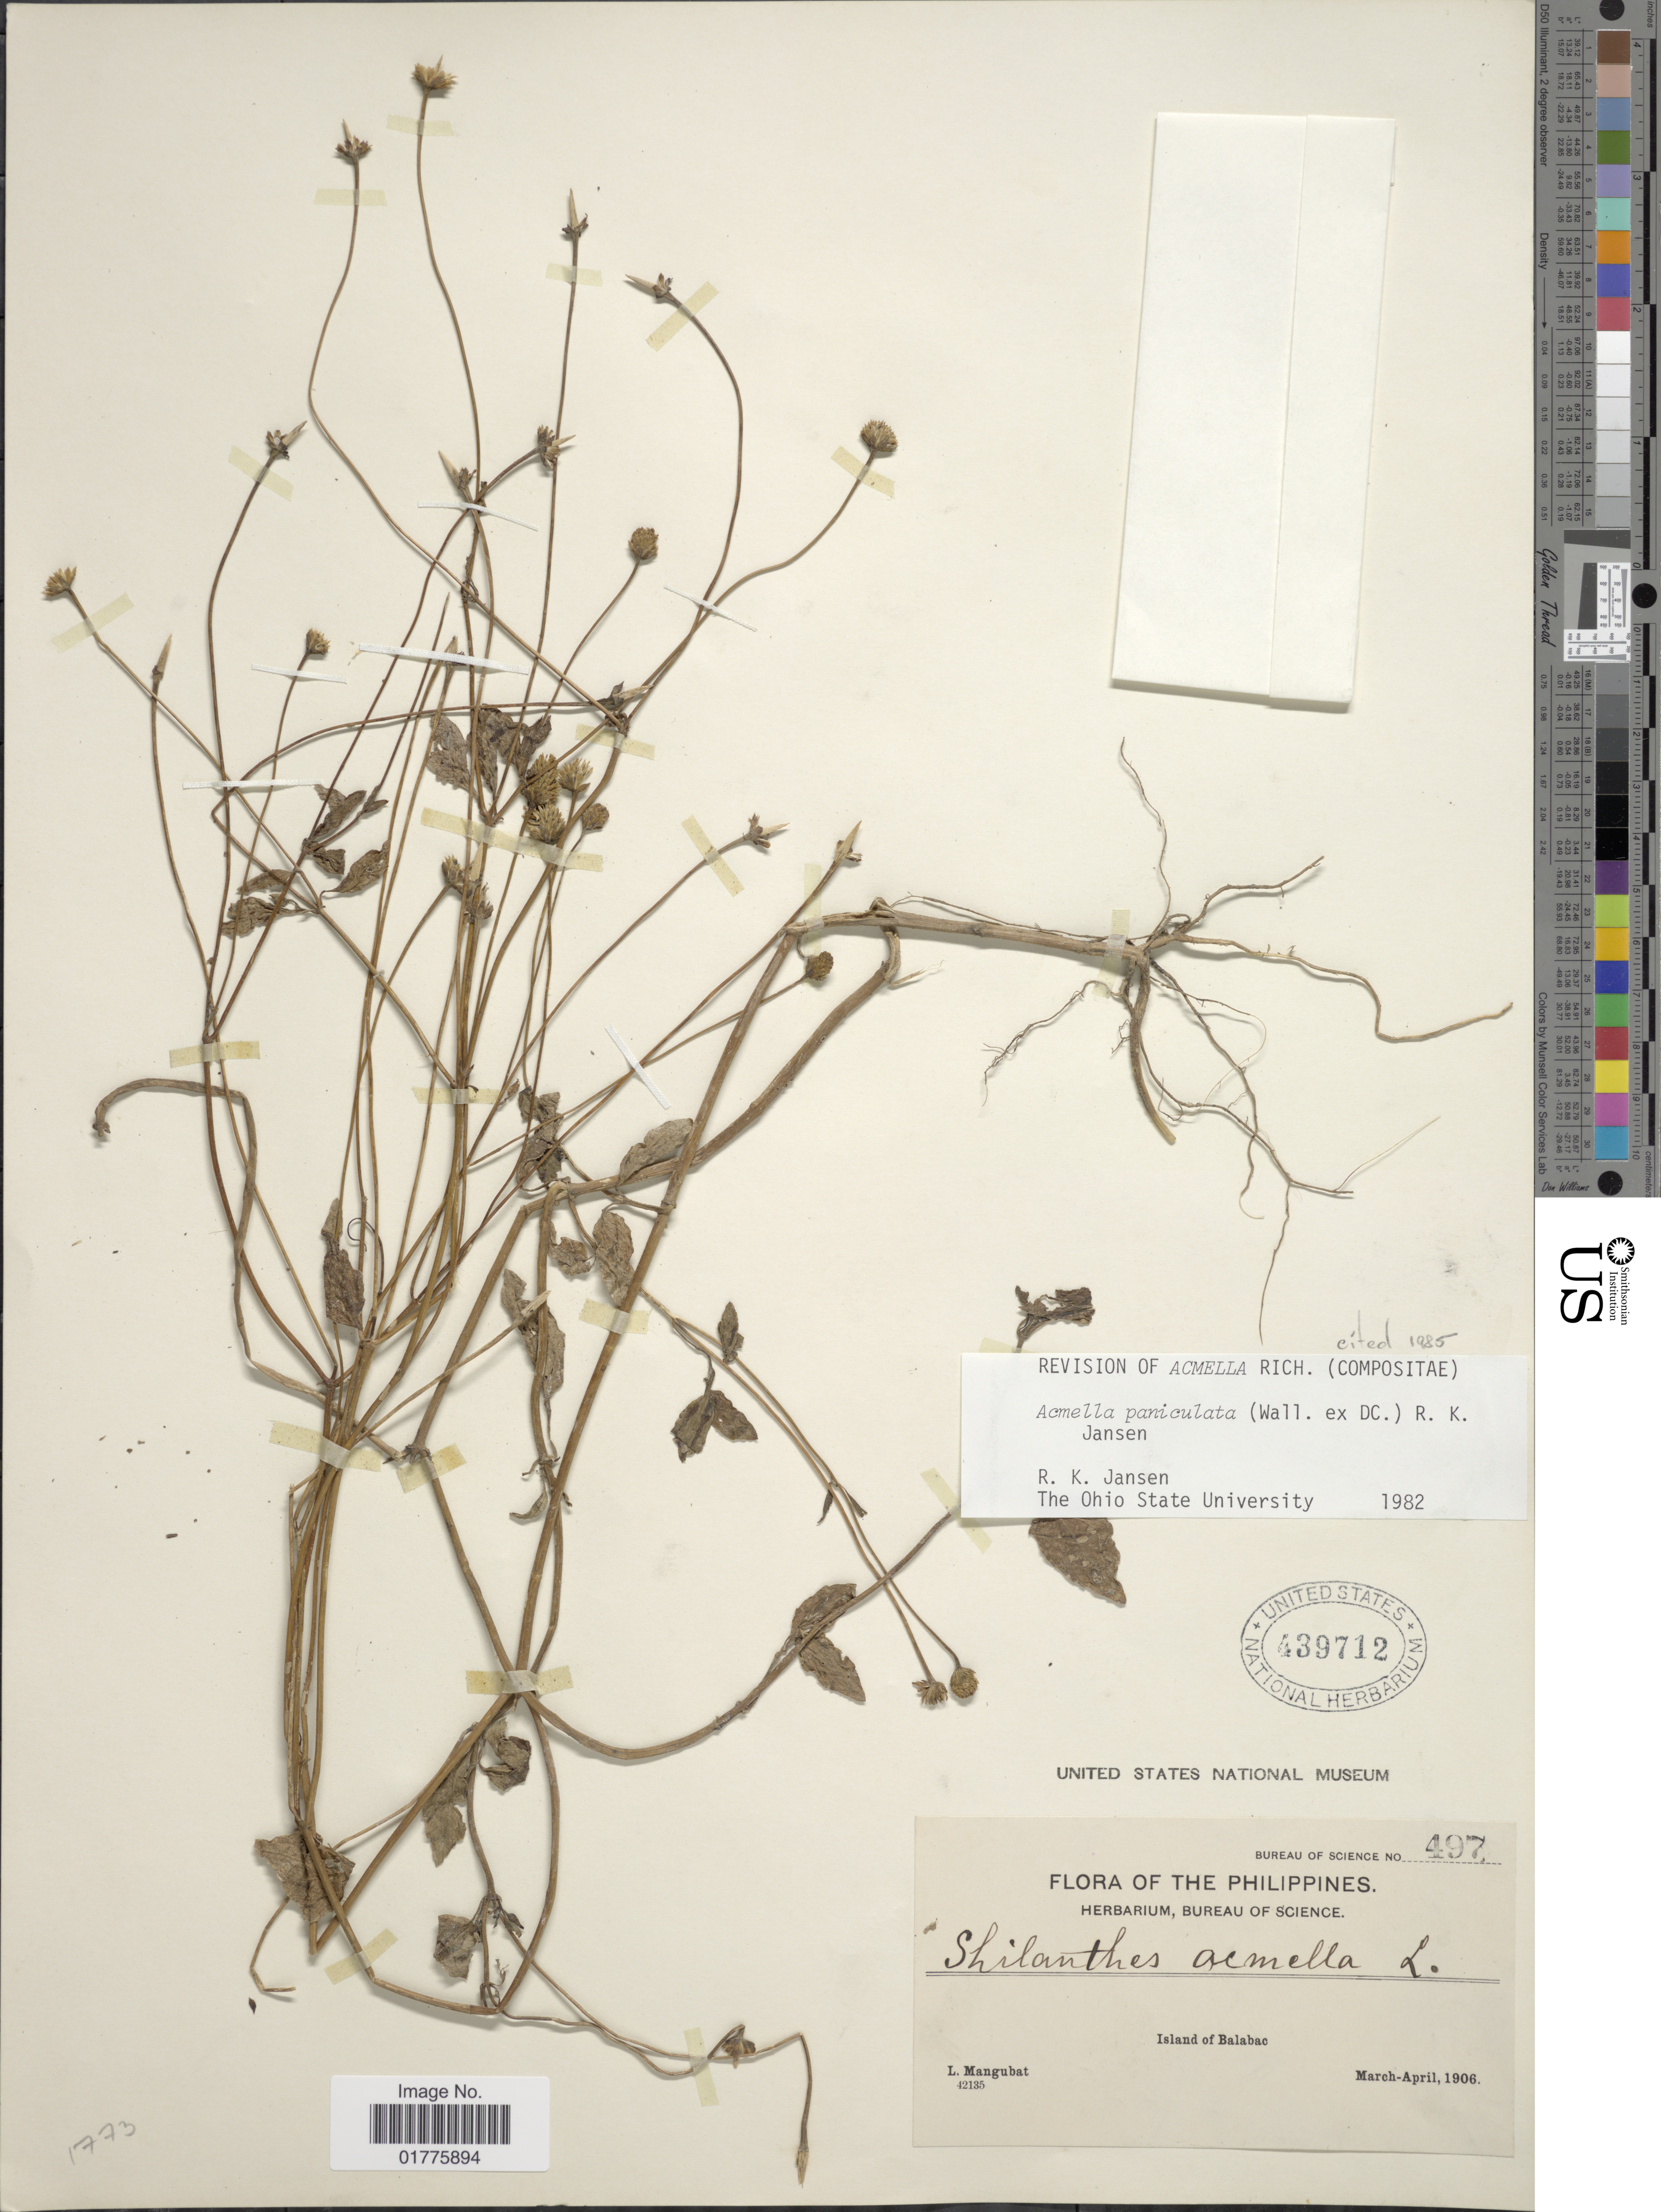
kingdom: Plantae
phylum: Tracheophyta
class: Magnoliopsida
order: Asterales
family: Asteraceae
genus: Acmella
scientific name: Acmella paniculata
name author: (Wall. ex DC.) R.K. Jansen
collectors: L. Mangubat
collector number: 497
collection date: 1906-03/1906-04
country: Philippines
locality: Island of Balabac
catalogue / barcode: US 439712